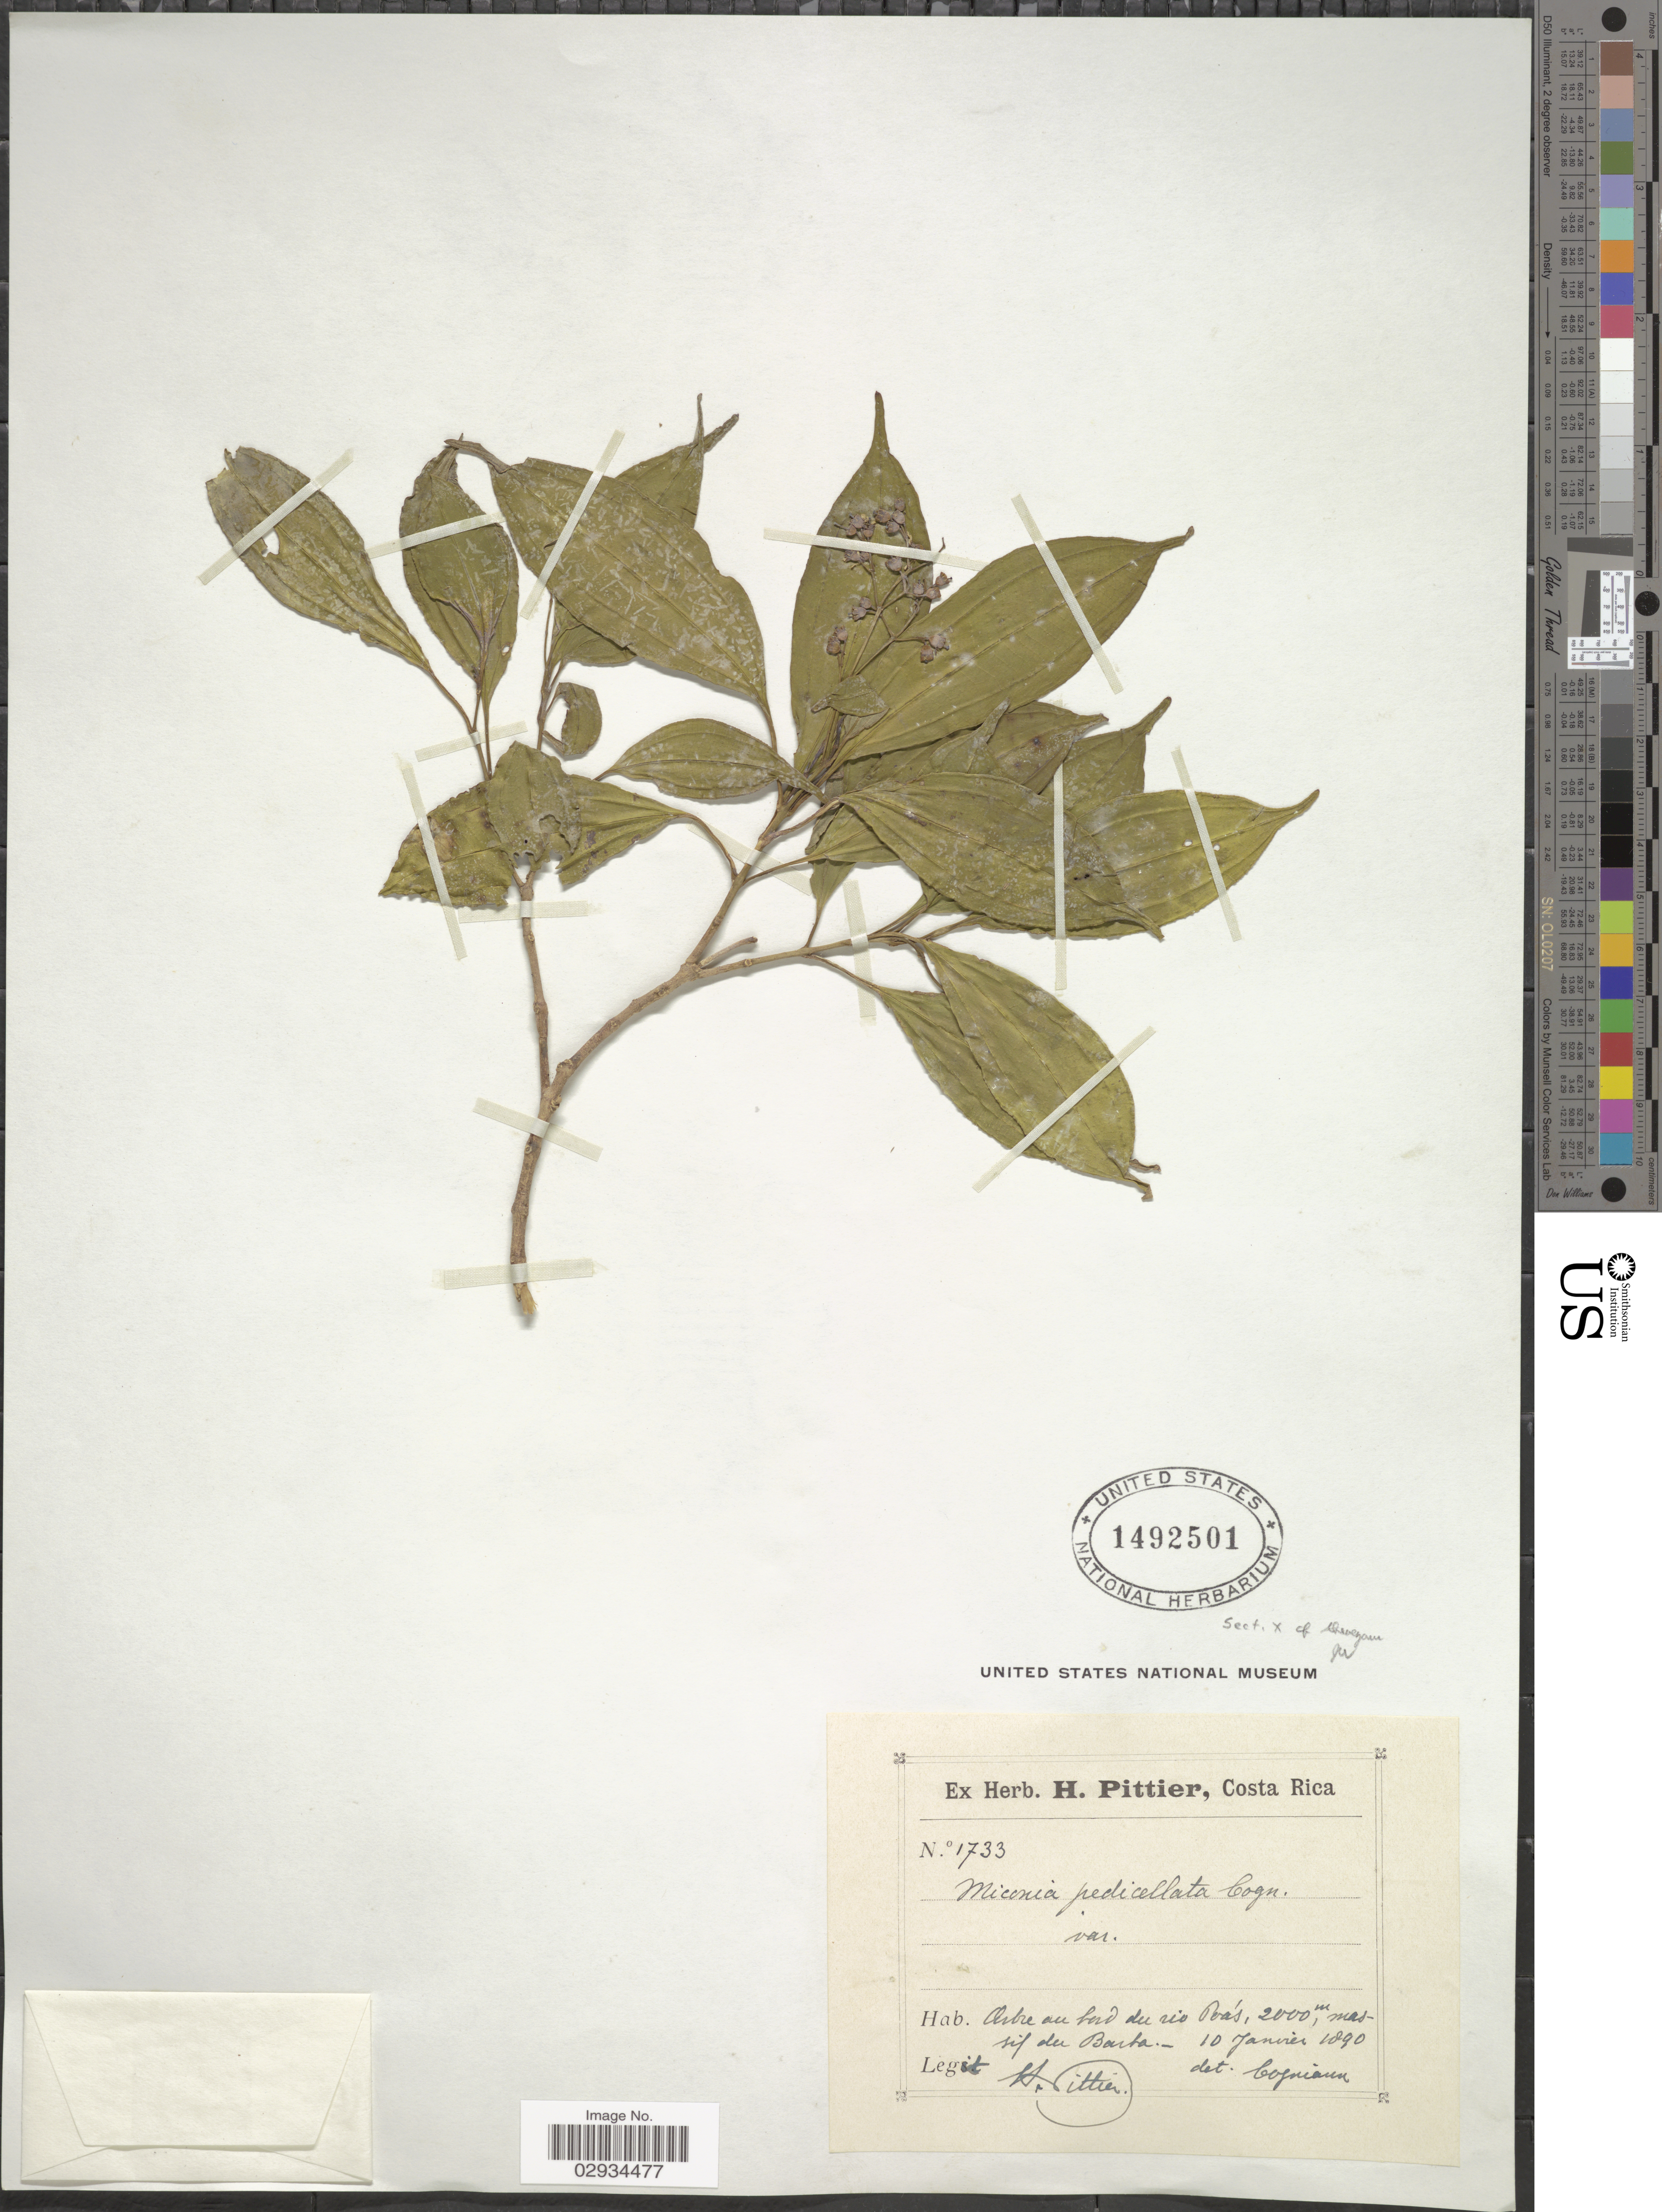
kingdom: Plantae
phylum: Tracheophyta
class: Magnoliopsida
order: Myrtales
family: Melastomataceae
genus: Miconia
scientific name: Miconia theizans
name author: (Bonpl.) Cogn.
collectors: H. F. Pittier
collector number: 1733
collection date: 1890-01-10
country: Costa Rica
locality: Arbre au bord du rio Poás, massif du Barba.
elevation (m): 2000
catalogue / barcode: US 1492501